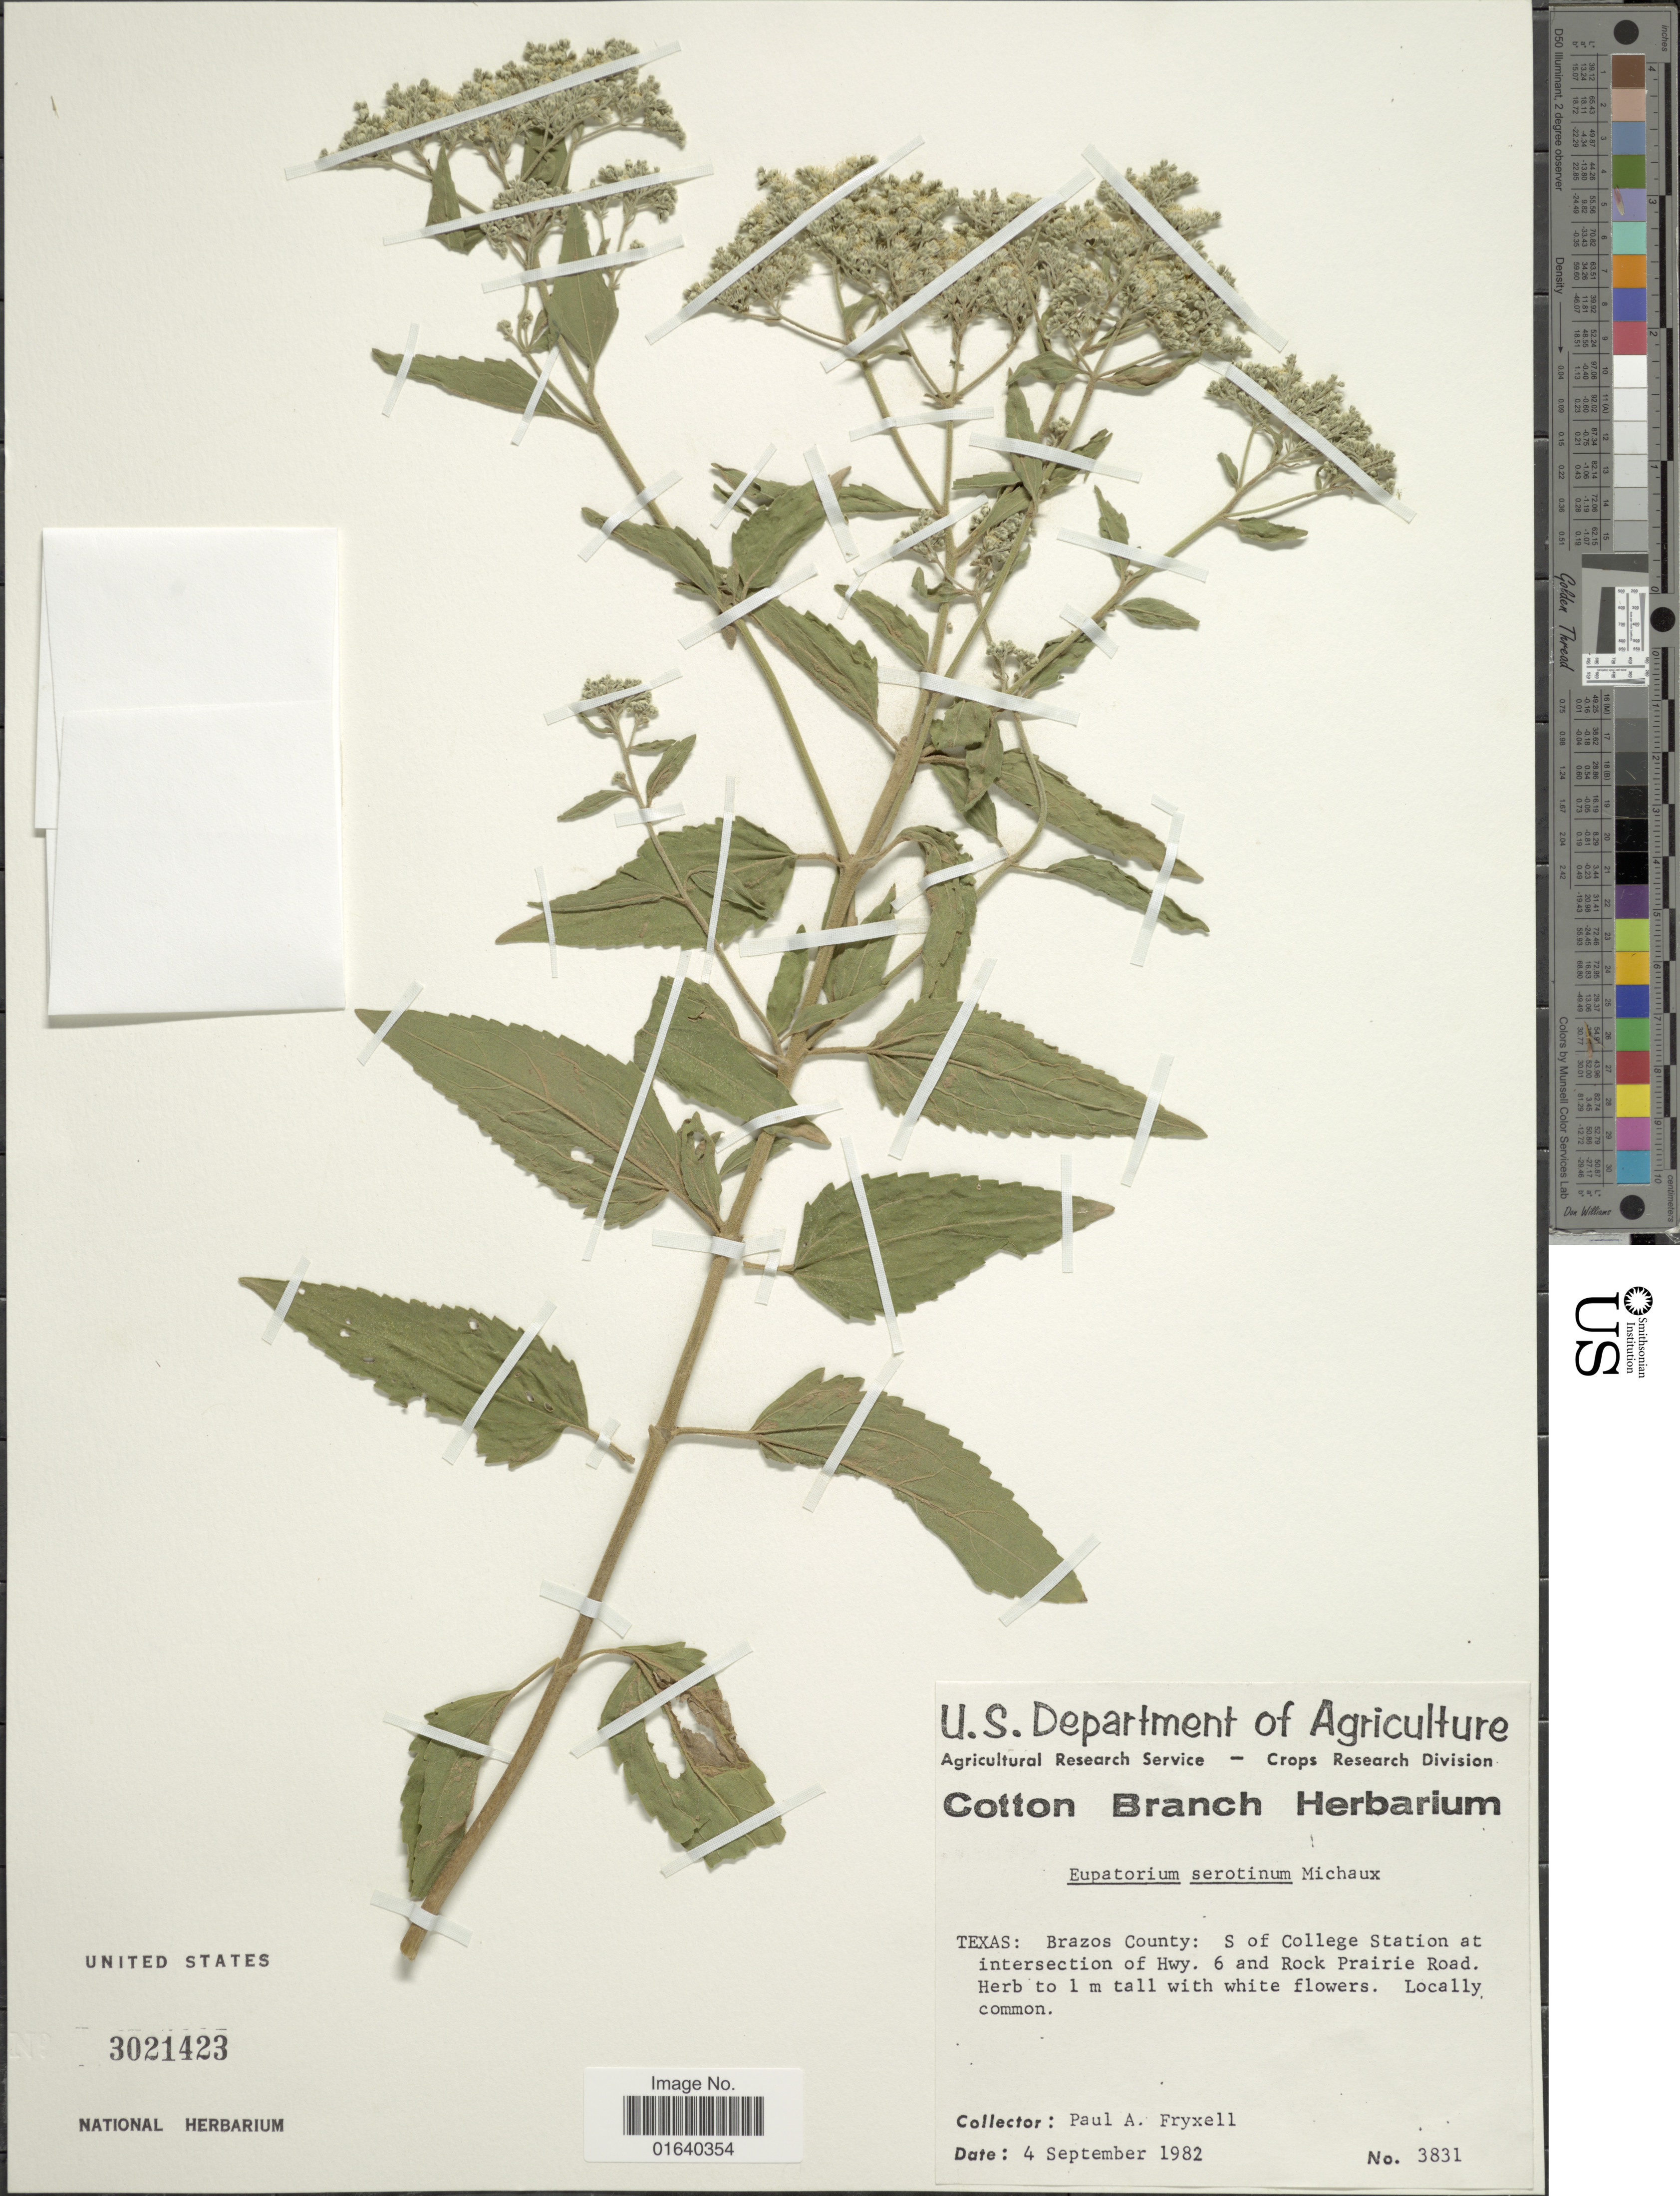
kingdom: Plantae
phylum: Tracheophyta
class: Magnoliopsida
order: Asterales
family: Asteraceae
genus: Eupatorium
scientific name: Eupatorium serotinum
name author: Michx.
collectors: P. A. Fryxell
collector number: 3831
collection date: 1982-09-04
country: United States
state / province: Texas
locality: Brazos County: S of College Station at intersection of Hwy. 6 and Rock Prairie Road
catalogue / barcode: US 3021423